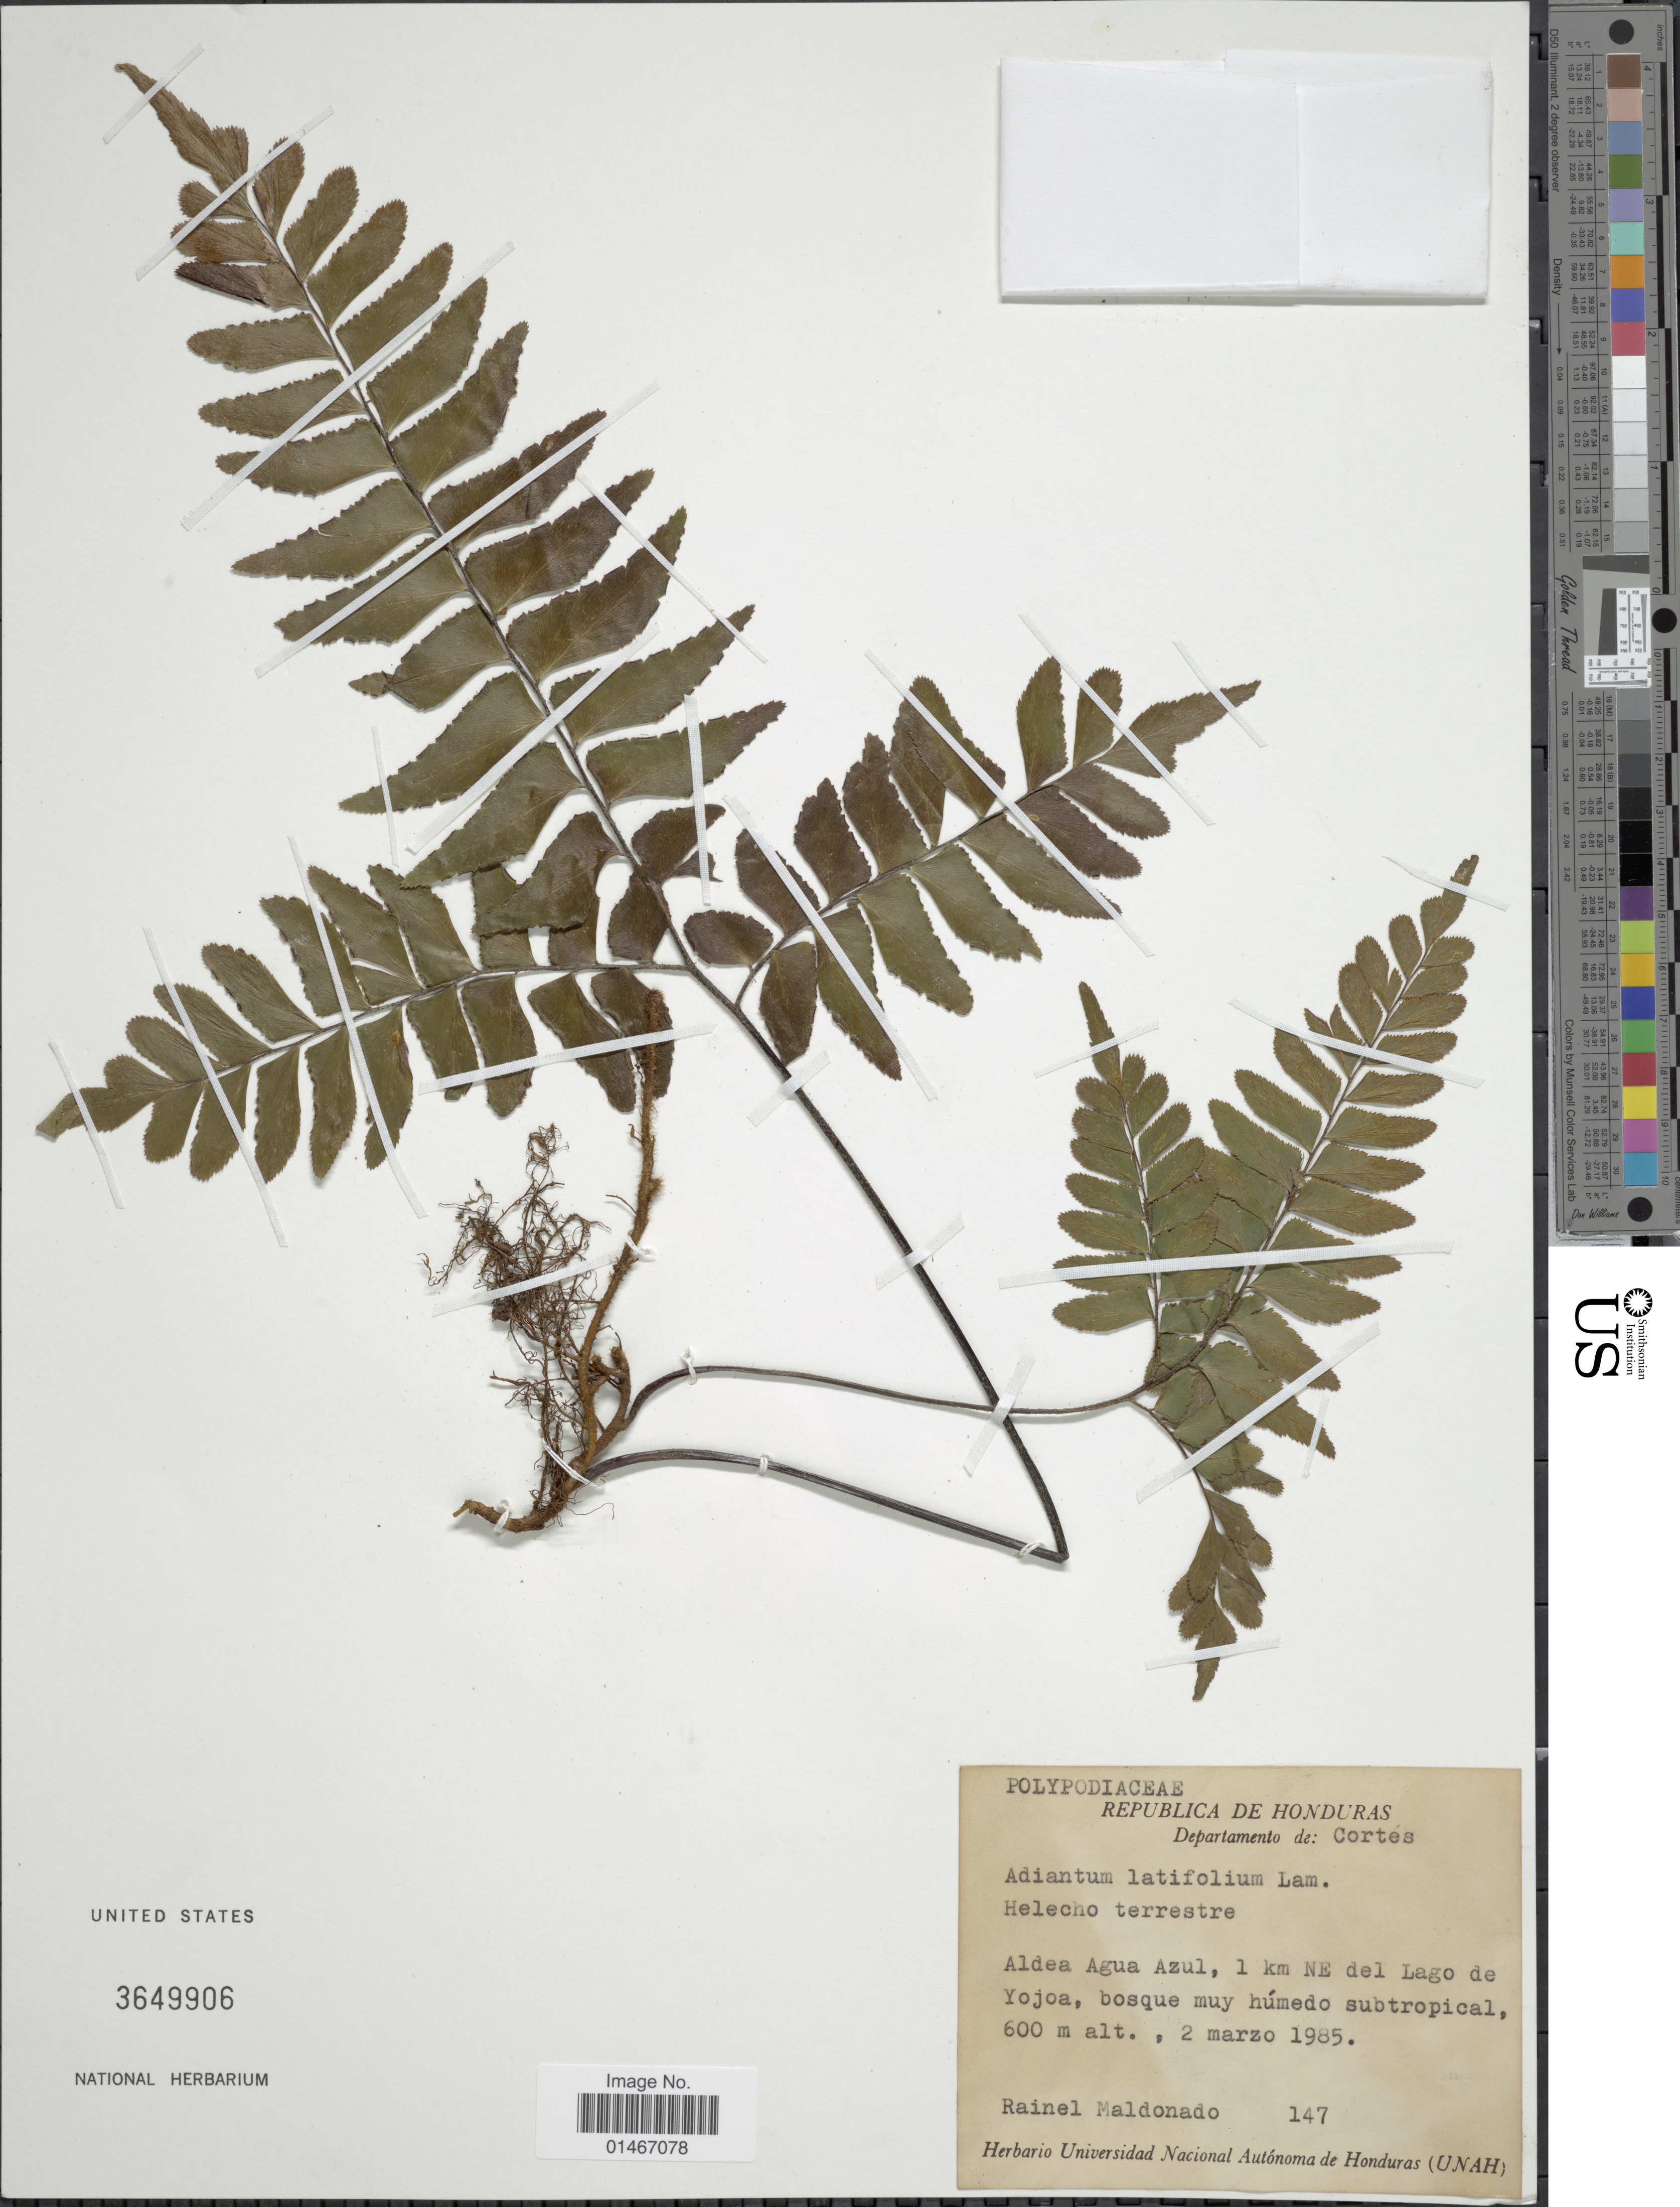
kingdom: Plantae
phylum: Tracheophyta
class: Polypodiopsida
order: Polypodiales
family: Pteridaceae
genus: Adiantum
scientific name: Adiantum latifolium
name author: Lam.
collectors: R. Maldonado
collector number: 147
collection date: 1985-03-02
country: Honduras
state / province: Cortés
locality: Republic de Honduras. Departamento de: Cortes. Aldea Agua Azul, 1 km NE del Lago de Yojoa.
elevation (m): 600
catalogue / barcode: US 3649906